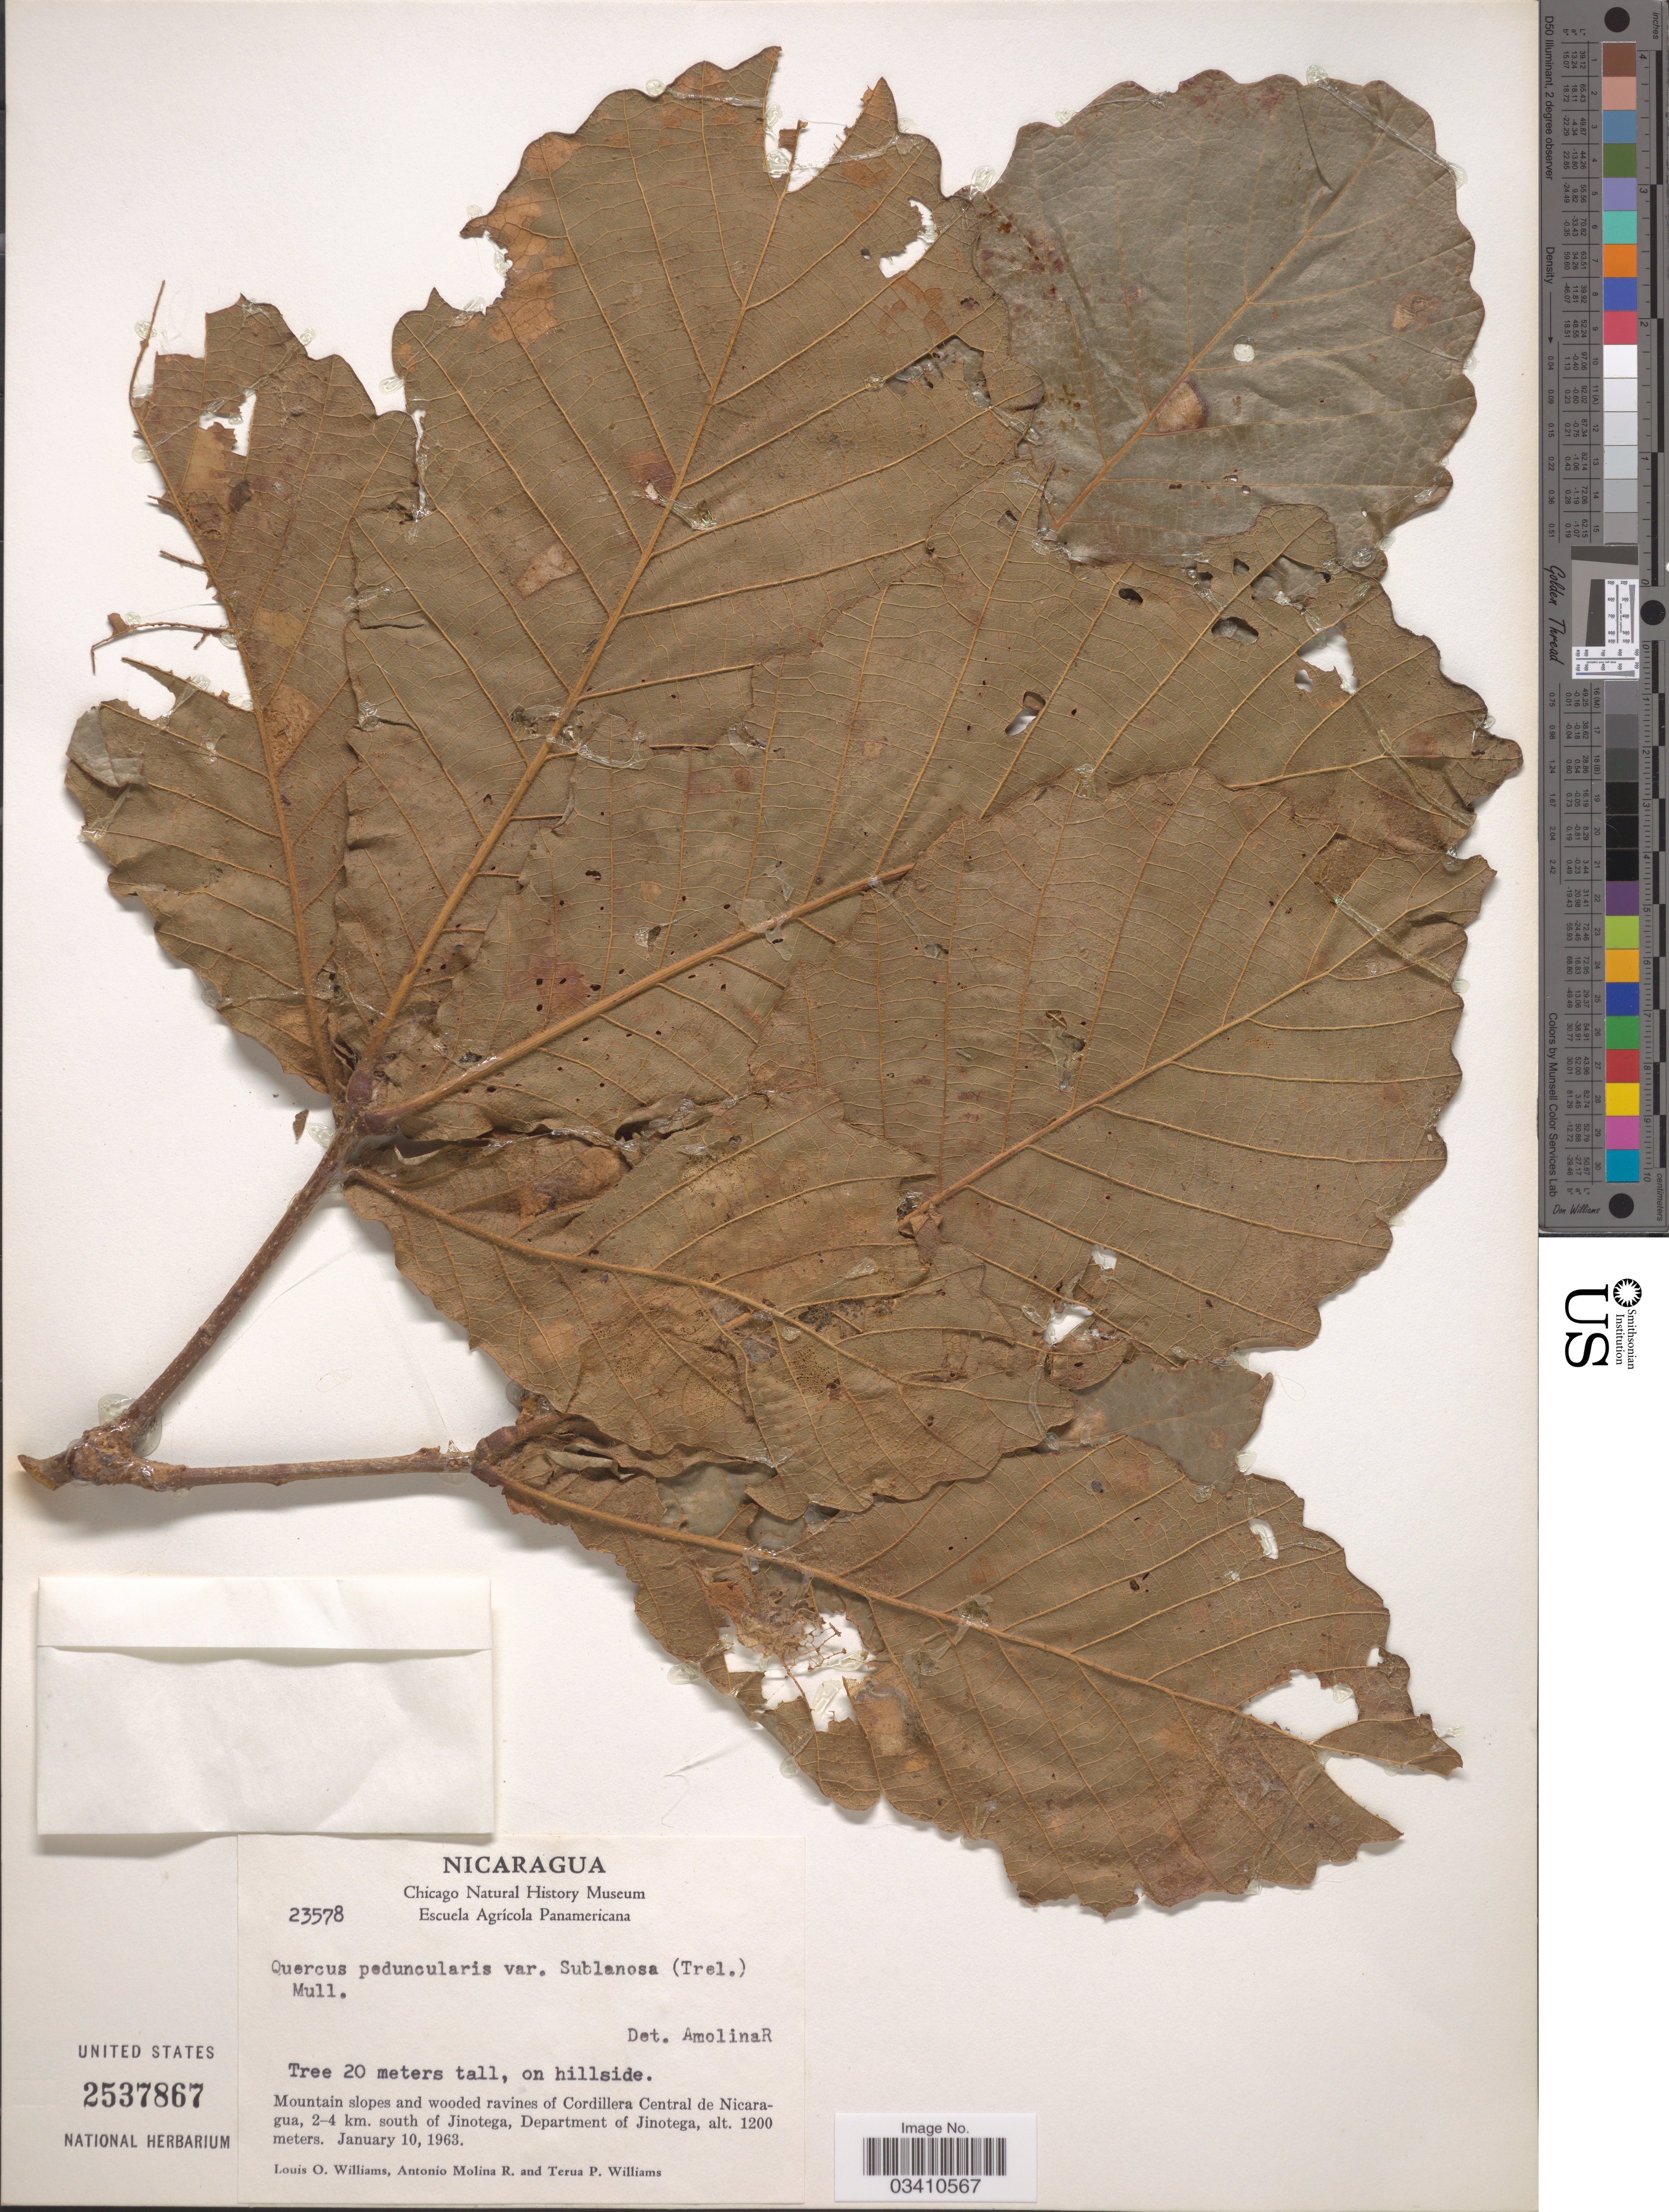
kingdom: Plantae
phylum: Tracheophyta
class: Magnoliopsida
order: Fagales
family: Fagaceae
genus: Quercus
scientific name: Quercus peduncularis var. sublanosa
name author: (Trel.) C.H. Müll.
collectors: L. O. Williams, A. Molina R. & T. Williams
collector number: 23578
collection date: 1963-01-10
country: Nicaragua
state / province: Jinotega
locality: Mountain slopes and wooded ravines of Cordillera Central de Nicaragua, 2-4 km. south of Jinotega, Department of Jinotega.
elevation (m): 1200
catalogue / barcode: US 2537867